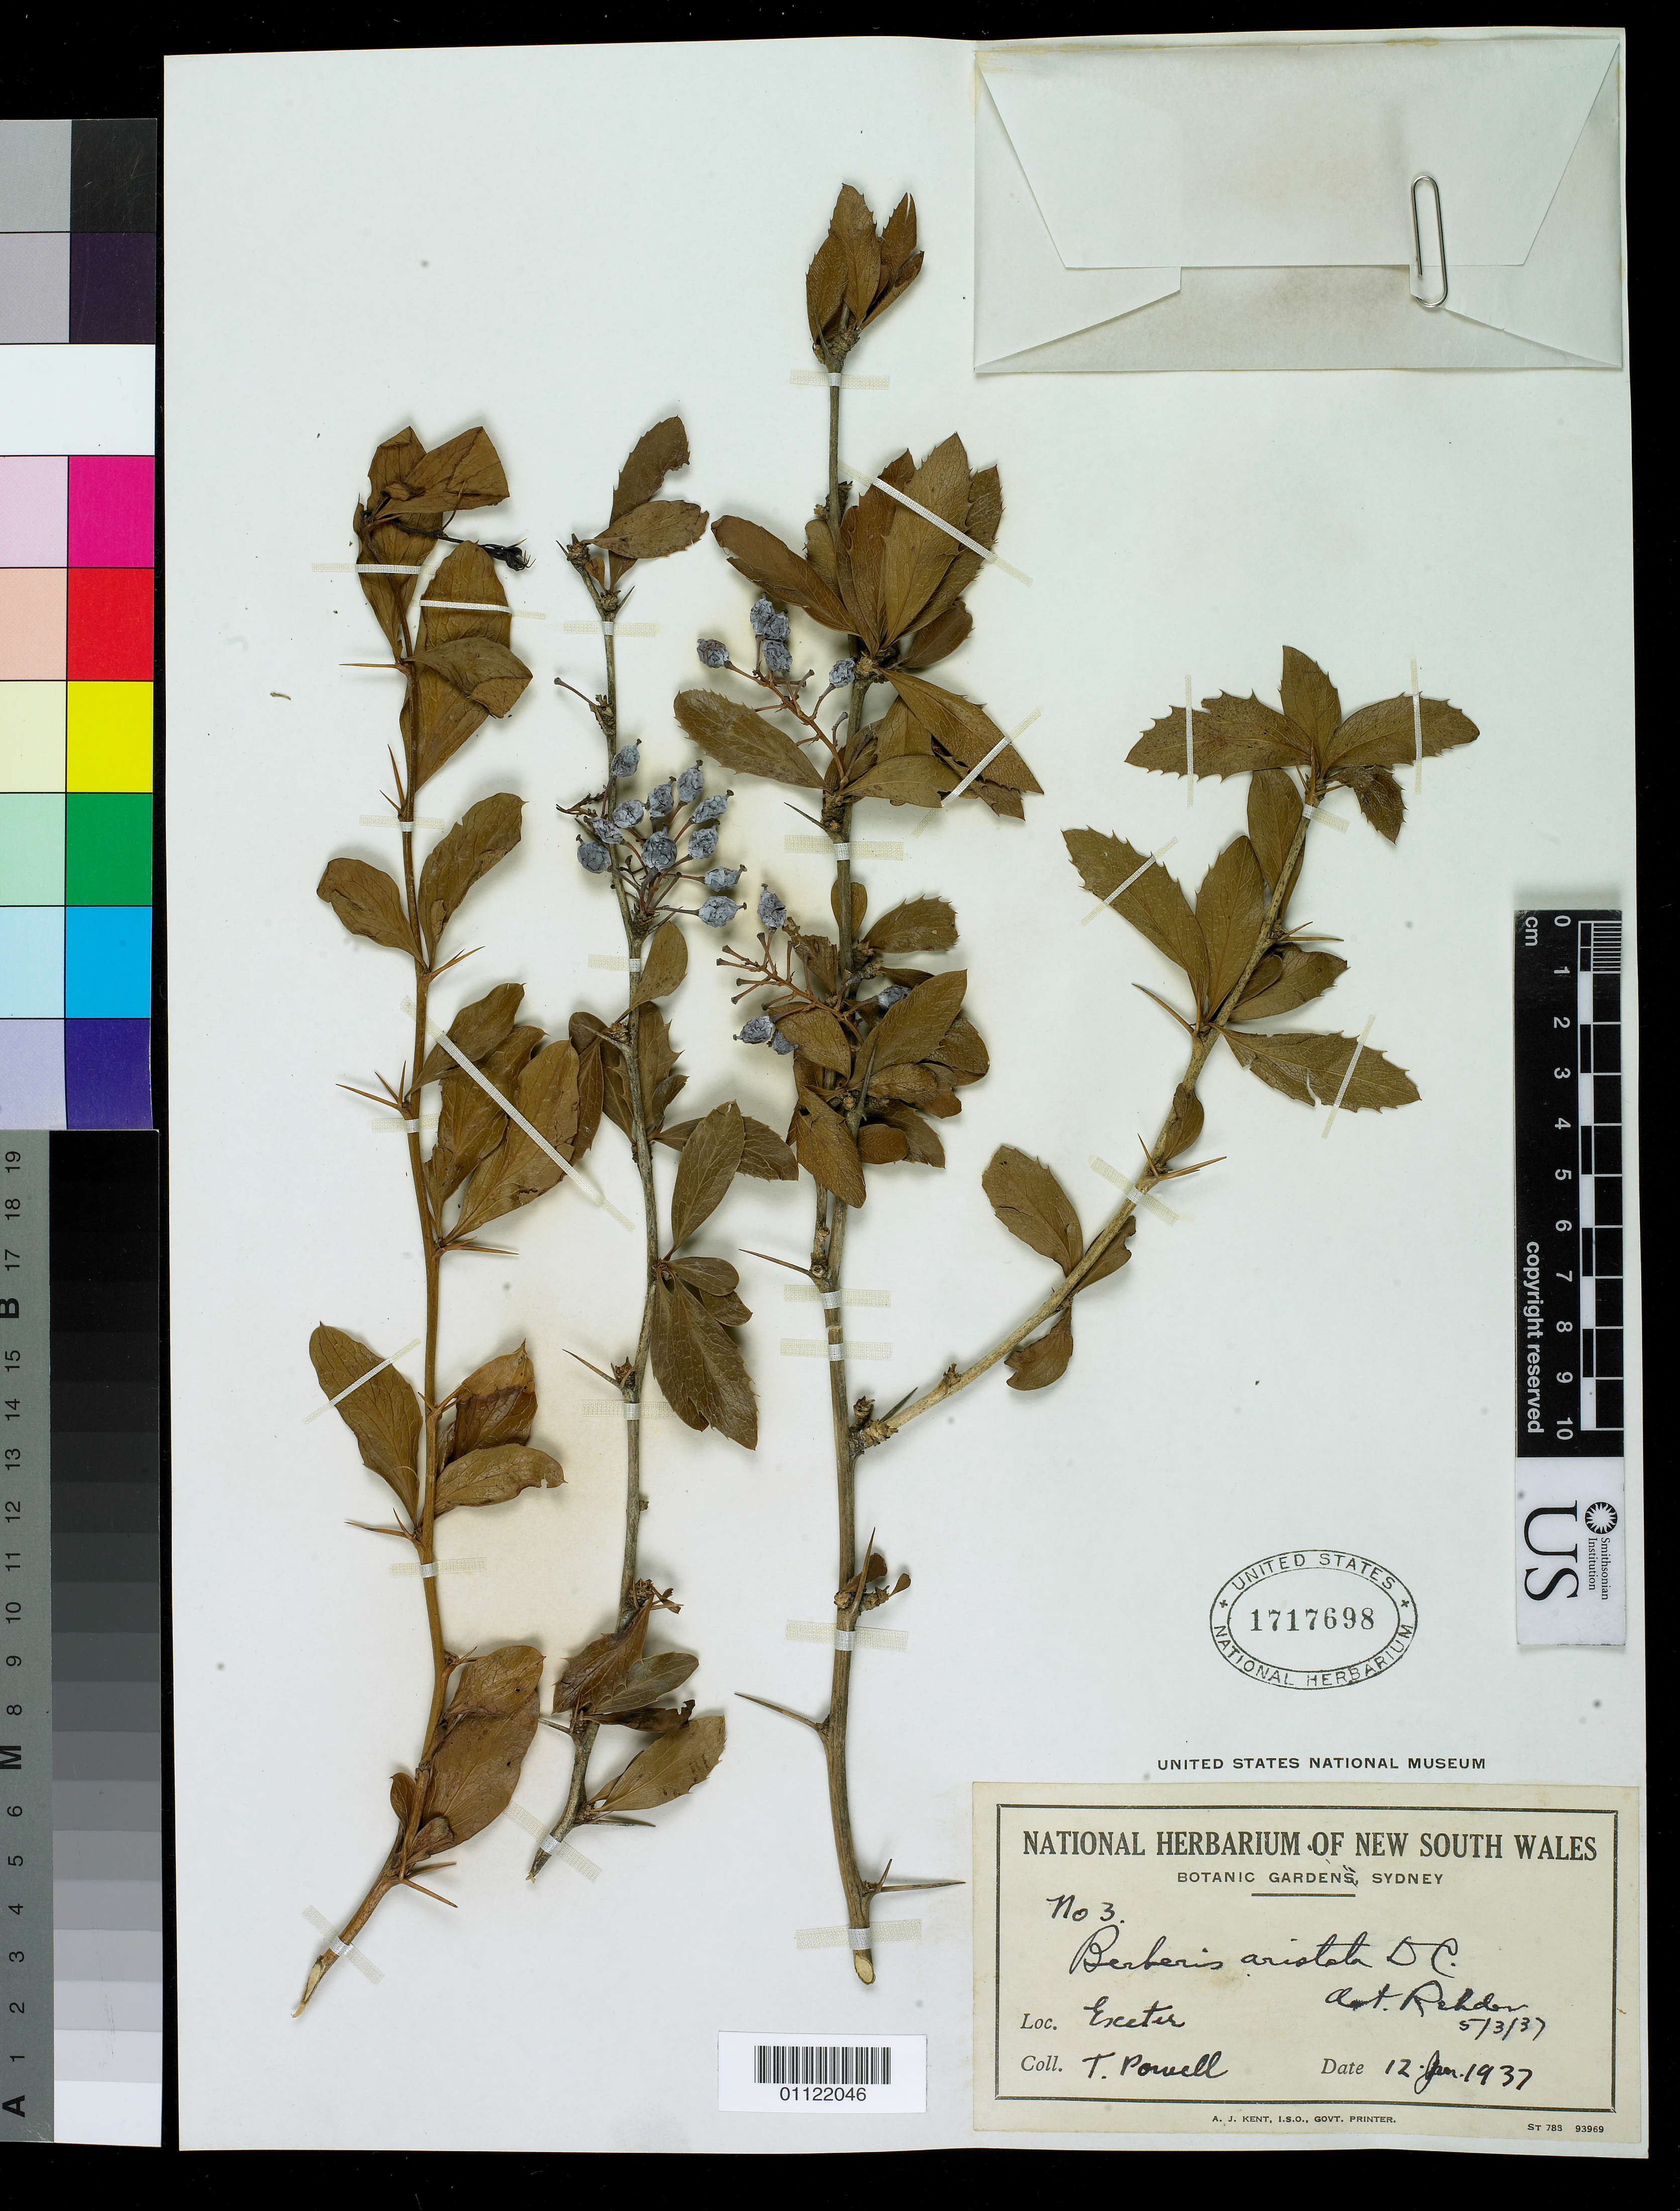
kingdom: Plantae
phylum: Tracheophyta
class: Magnoliopsida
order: Ranunculales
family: Berberidaceae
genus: Berberis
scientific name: Berberis aristata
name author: DC.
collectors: T. Powell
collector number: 3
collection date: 1937-01-12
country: Australia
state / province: New South Wales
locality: Exeter, Botanic Gardens, Sydney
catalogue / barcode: US 1717698